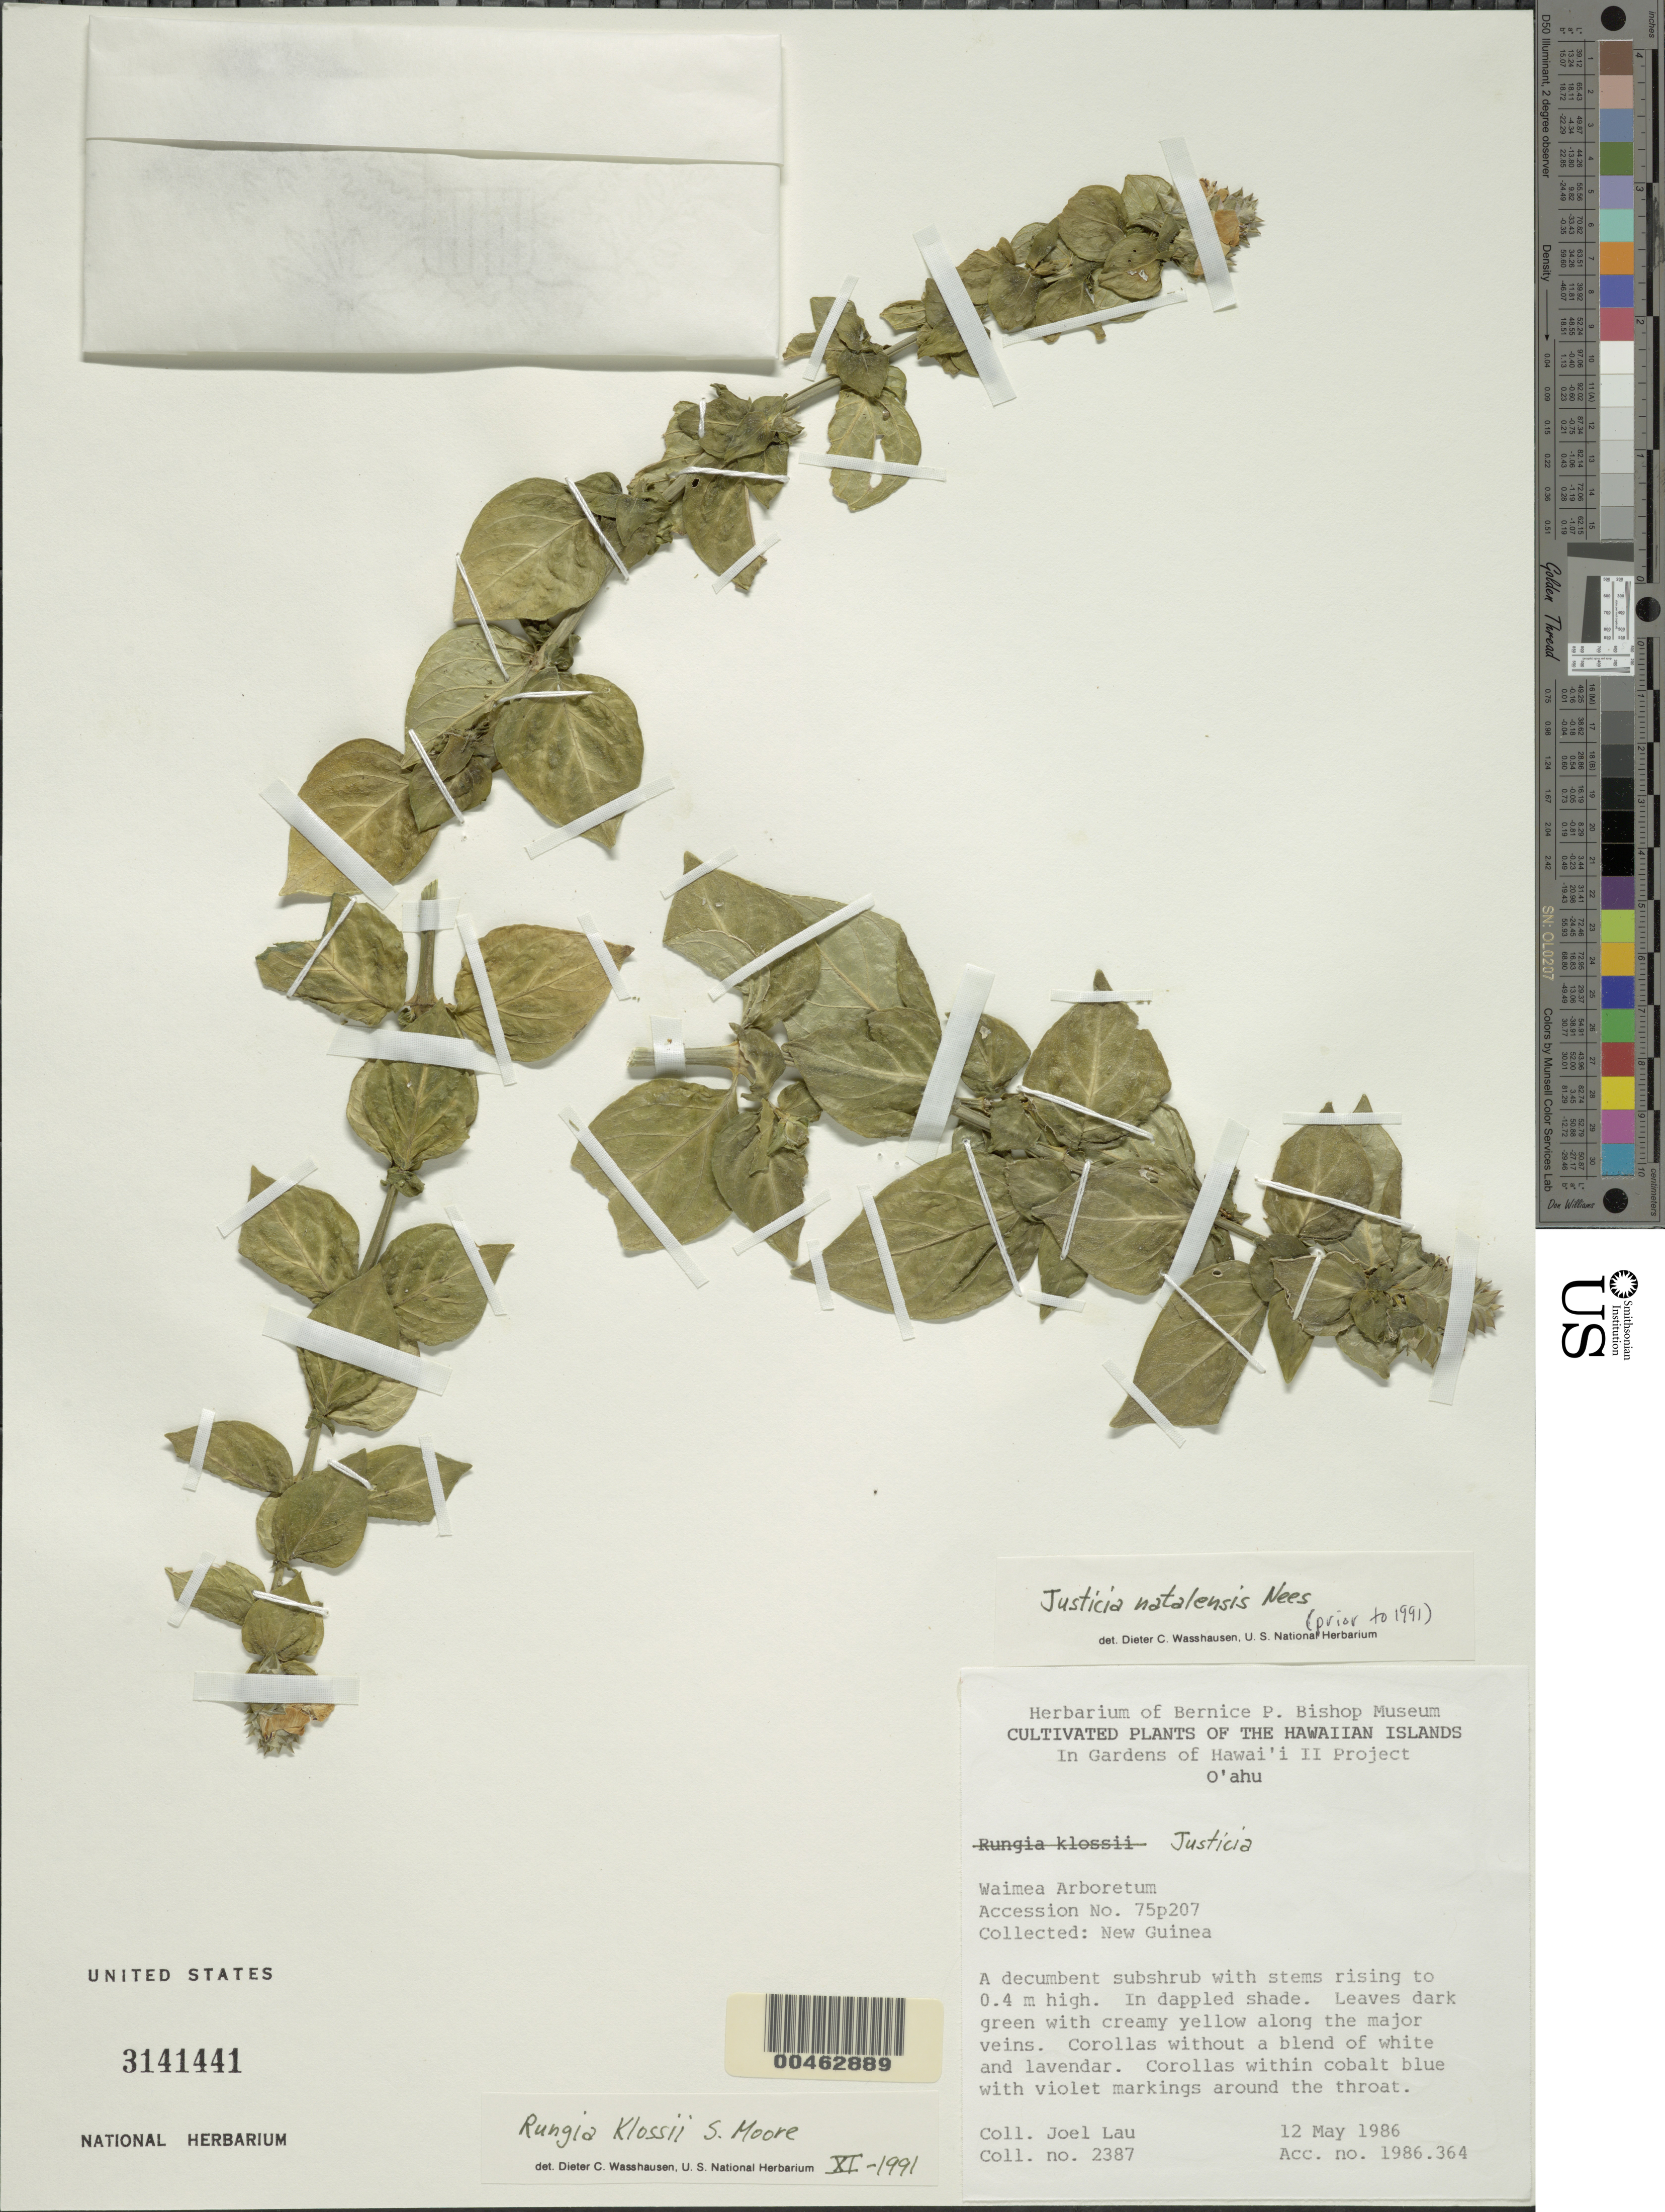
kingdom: Plantae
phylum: Tracheophyta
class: Magnoliopsida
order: Lamiales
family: Acanthaceae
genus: Rungia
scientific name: Rungia klossii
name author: S. Moore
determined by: Wasshausen, Dieter C., (BOT), Smithsonian Institution - National Museum of Natural History (UNITED STATES)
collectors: J. Lau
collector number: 2387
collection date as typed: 12 May 1986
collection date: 1986-05-12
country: United States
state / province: Hawaii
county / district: Kauai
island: Kaua'i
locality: Waimea Arboretum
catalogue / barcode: US 3141441